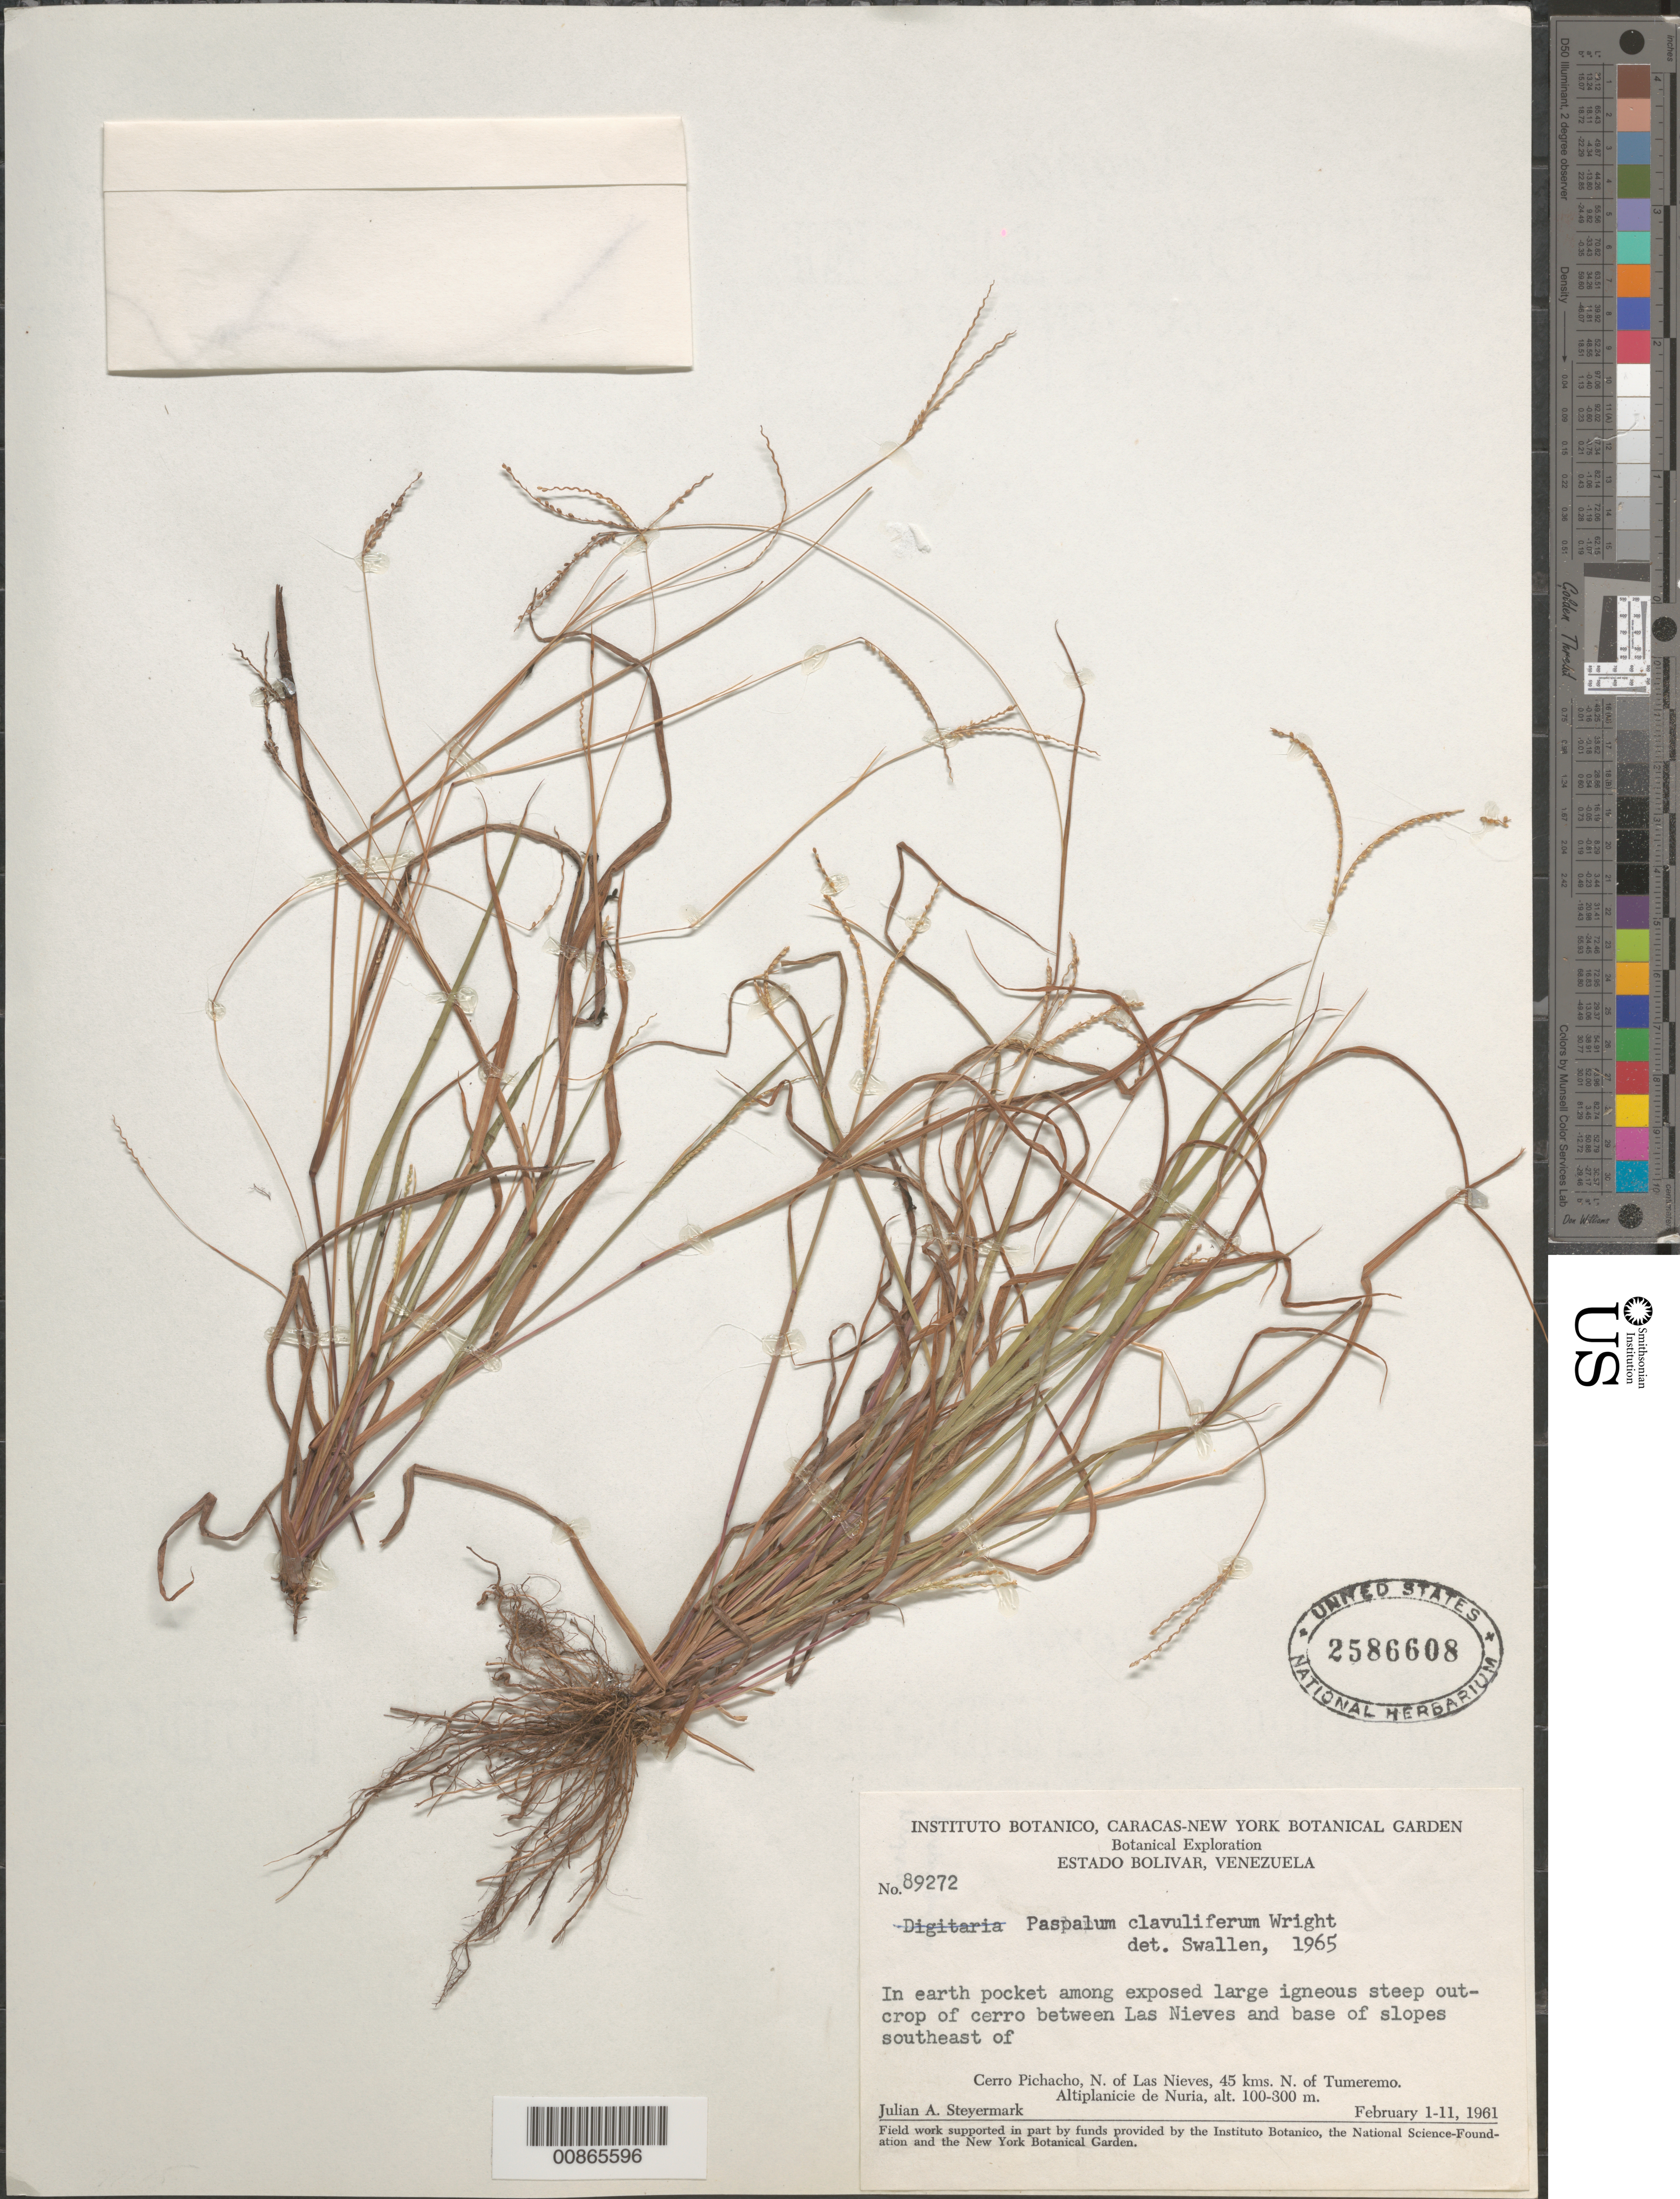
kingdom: Plantae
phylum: Tracheophyta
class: Liliopsida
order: Poales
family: Poaceae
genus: Paspalum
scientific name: Paspalum clavuliferum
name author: C. Wright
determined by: Swallen, Jason R.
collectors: J. Steyermark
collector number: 89272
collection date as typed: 1-Feb-61 to 11-Feb-61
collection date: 1961-02-01/1961-02-11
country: Venezuela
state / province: Bolívar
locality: Cerro El Picacho, SE of; N of Las Nieves, 45 km N of Tumeremo, Altiplanicie de Nuria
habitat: In earth pocket among exposed large igneous steep outcrop of cerro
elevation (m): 100